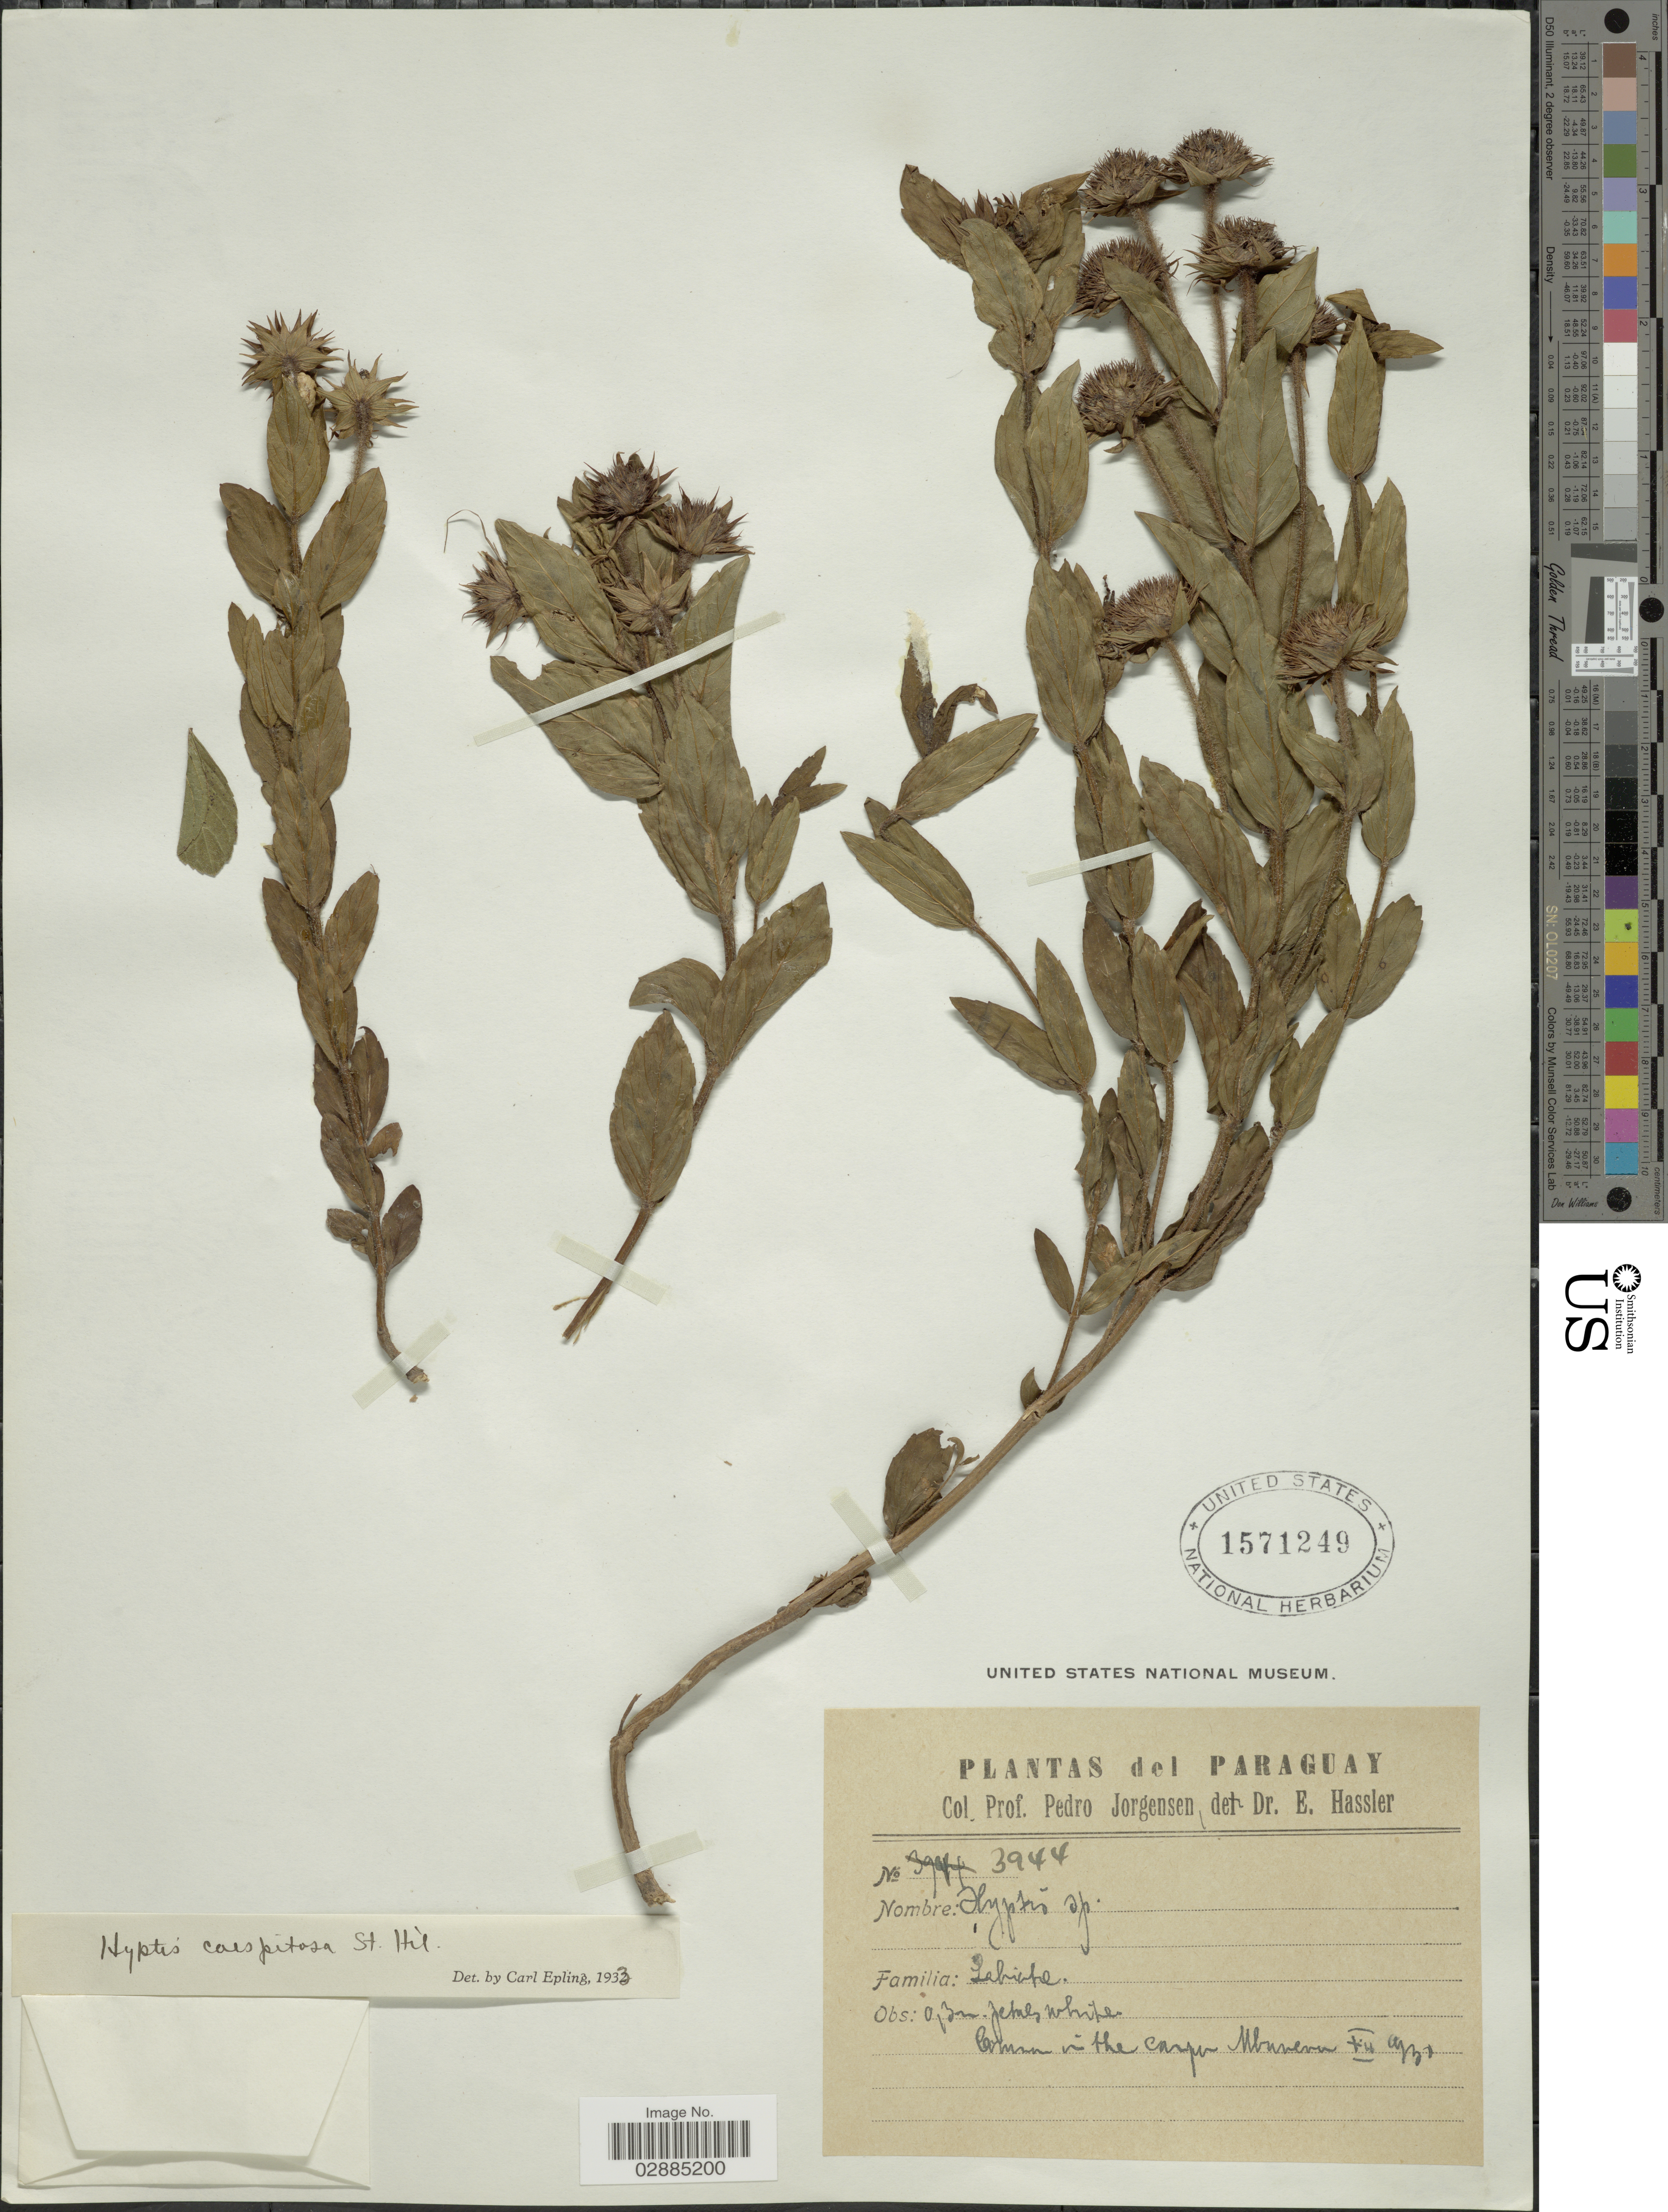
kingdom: Plantae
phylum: Tracheophyta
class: Magnoliopsida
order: Lamiales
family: Lamiaceae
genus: Hyptis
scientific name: Hyptis caespitosa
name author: A. St.-Hil. ex Benth.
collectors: P. Jörgensen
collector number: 3944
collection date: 1931-12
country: Paraguay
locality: Common in the Campo Mbuvena [interpreted].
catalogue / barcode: US 1571249